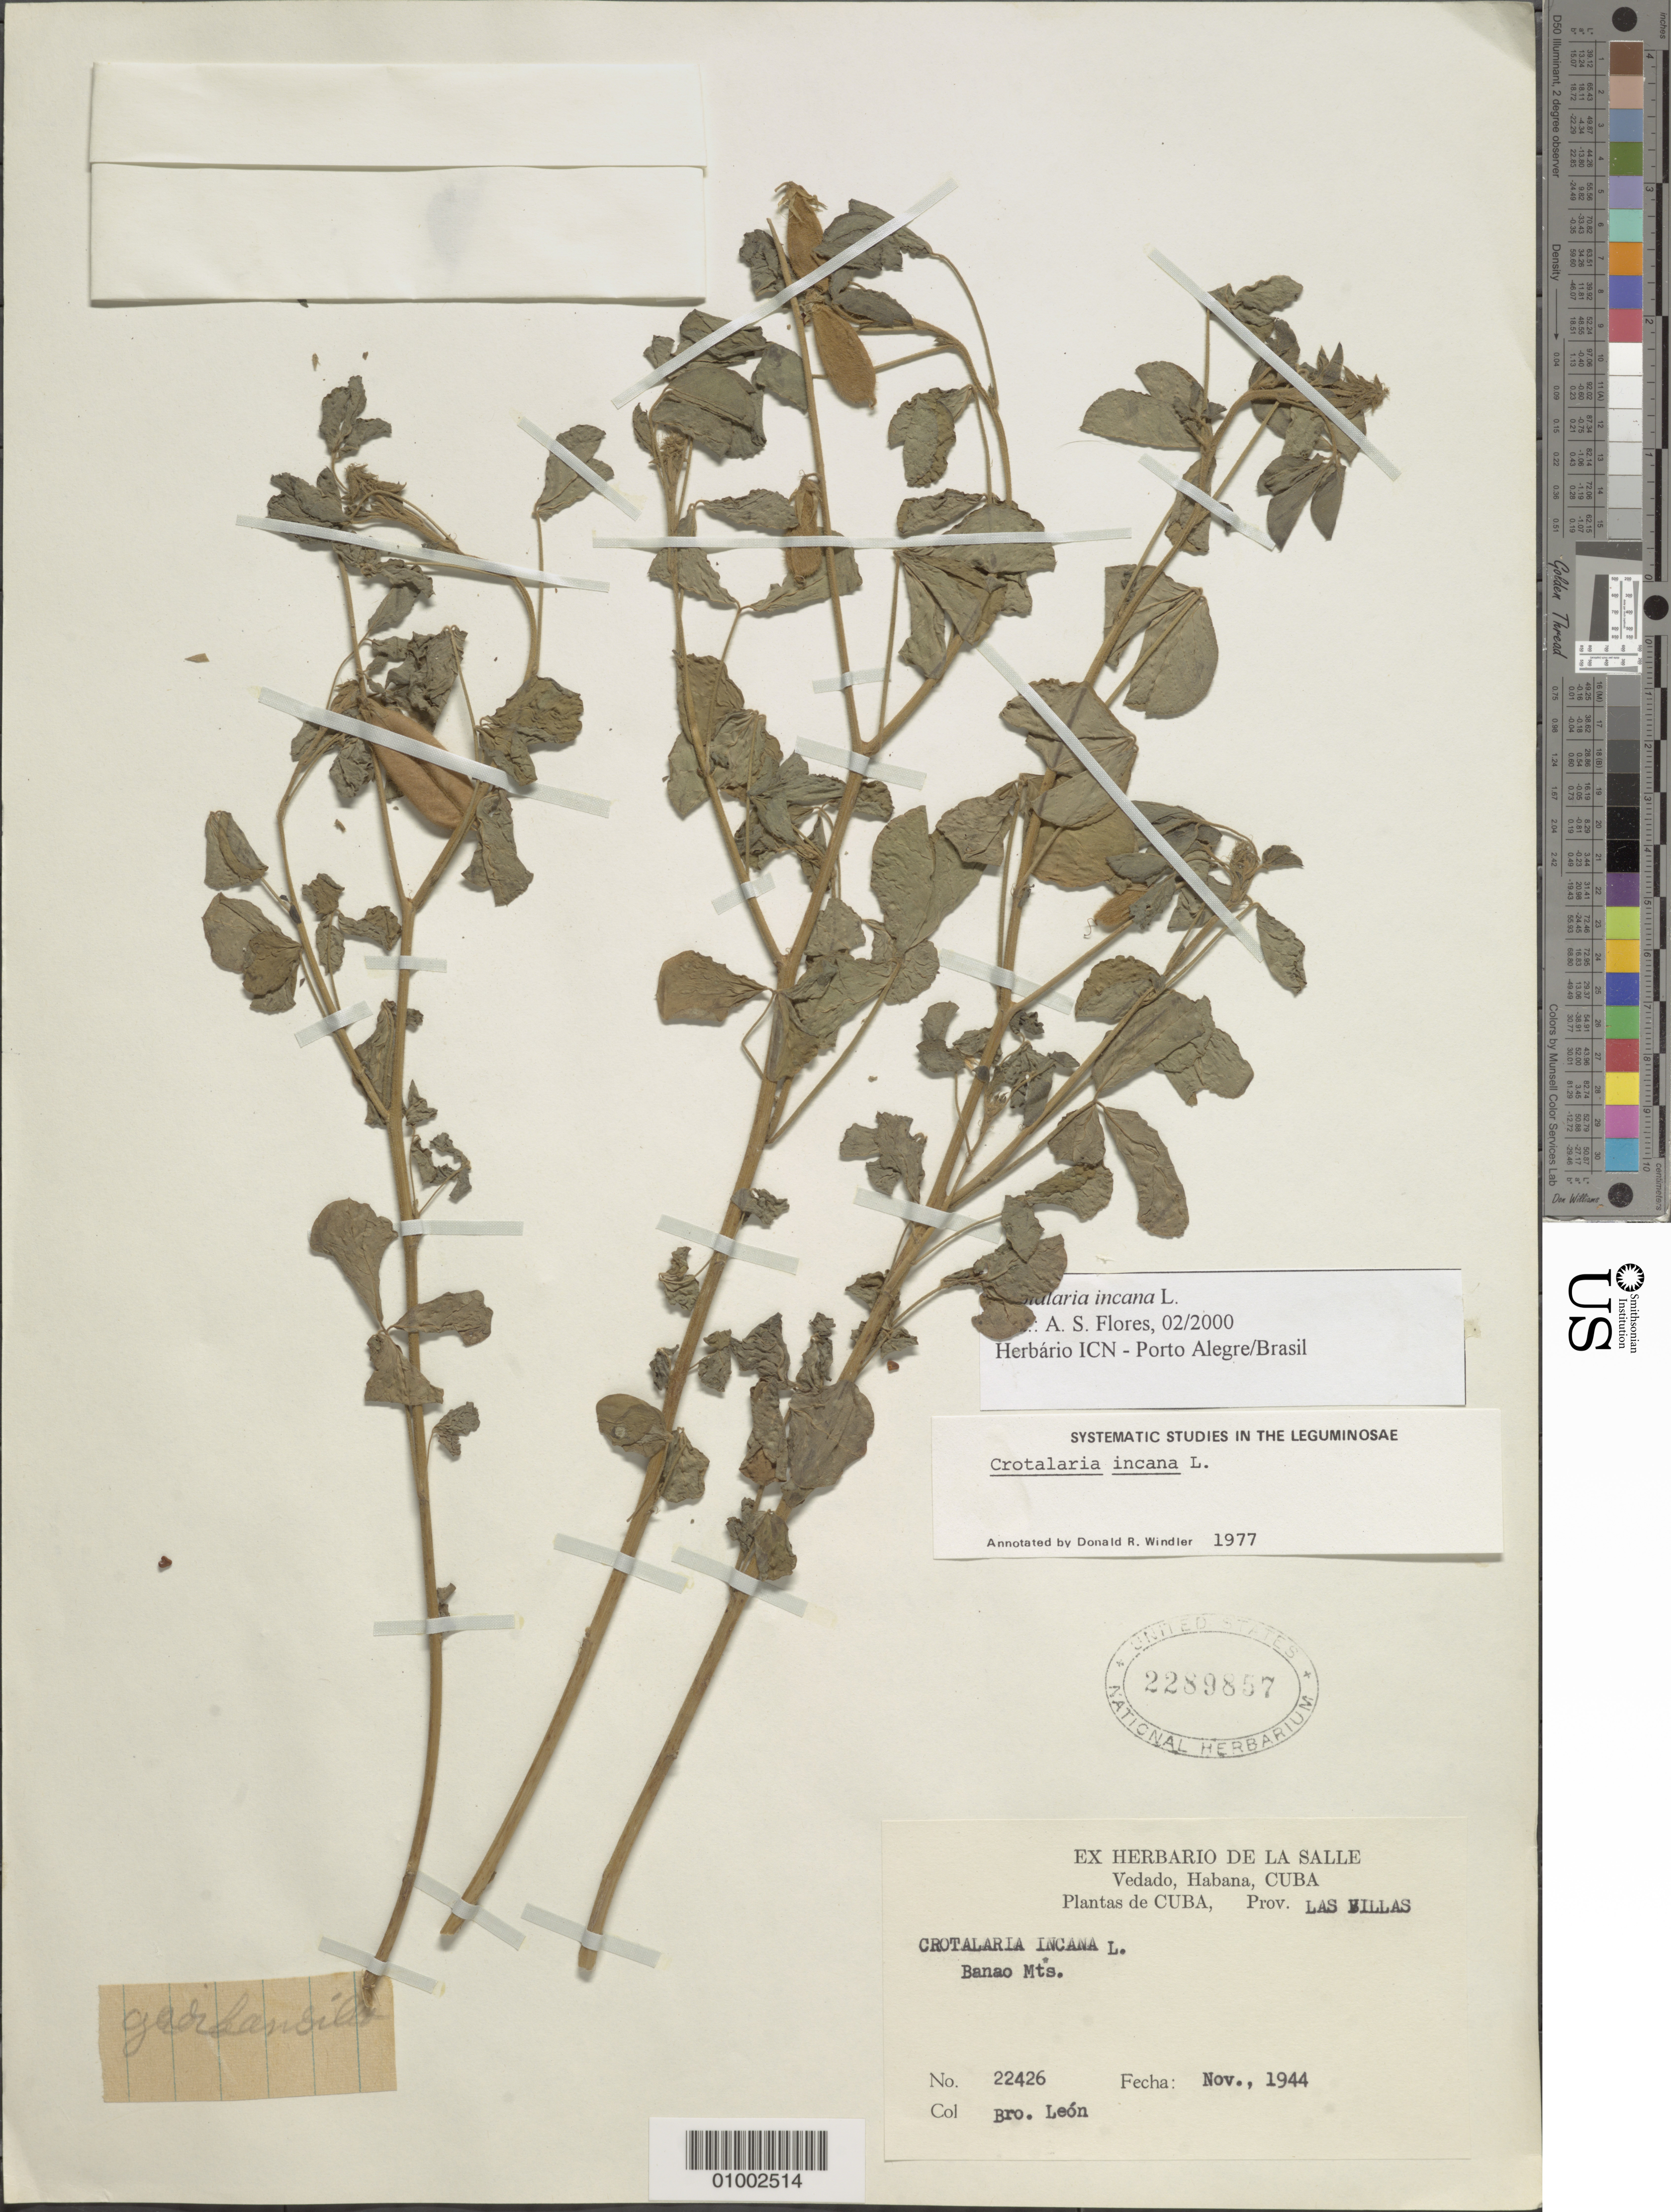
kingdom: Plantae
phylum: Tracheophyta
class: Magnoliopsida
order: Fabales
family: Fabaceae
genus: Crotalaria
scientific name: Crotalaria incana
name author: L.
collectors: Bro. León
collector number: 22426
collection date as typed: Nov 1944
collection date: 1944-11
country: Cuba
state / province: Las Villas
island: Cuba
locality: Banao Mts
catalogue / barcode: US 2289857